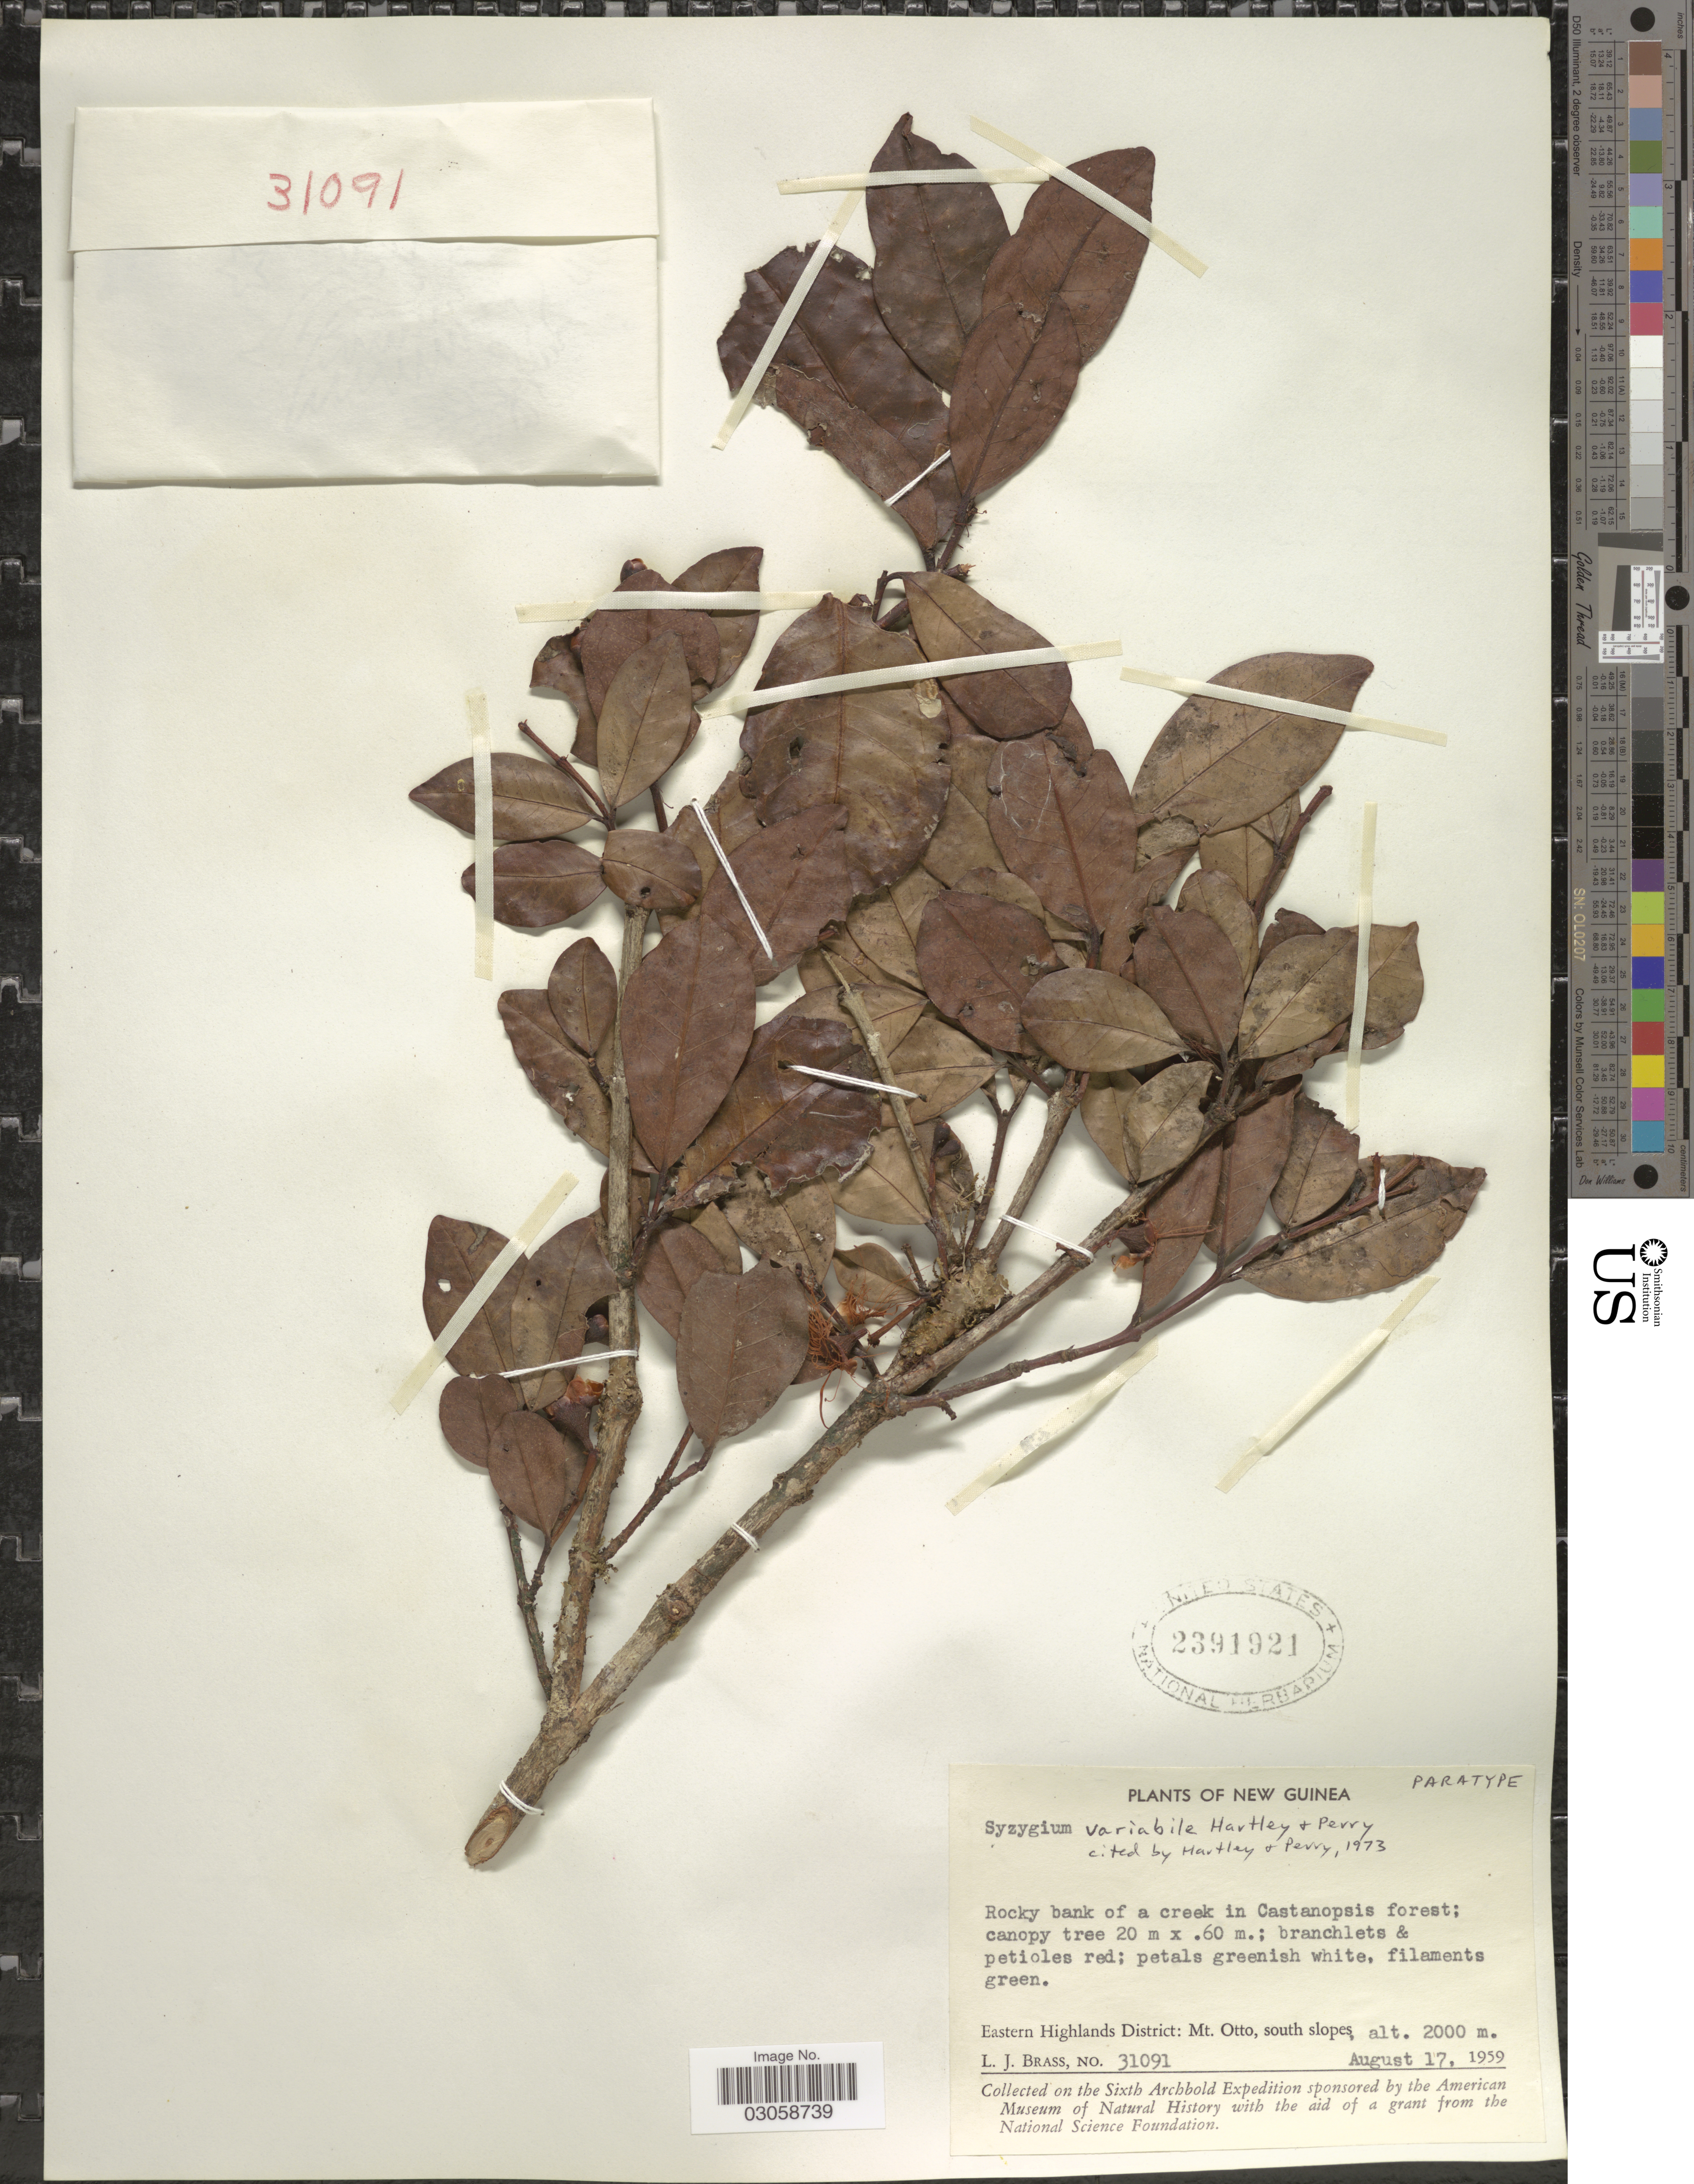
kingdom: Plantae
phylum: Tracheophyta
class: Magnoliopsida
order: Myrtales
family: Myrtaceae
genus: Syzygium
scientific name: Syzygium variabile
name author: T.G. Hartley & L.M. Perry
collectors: L. J. Brass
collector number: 31091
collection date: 1959-08-17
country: Papua New Guinea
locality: New Guinea. Eastern Highlands District: Mt. Otto, south slopes.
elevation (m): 2000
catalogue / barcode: US 2391921